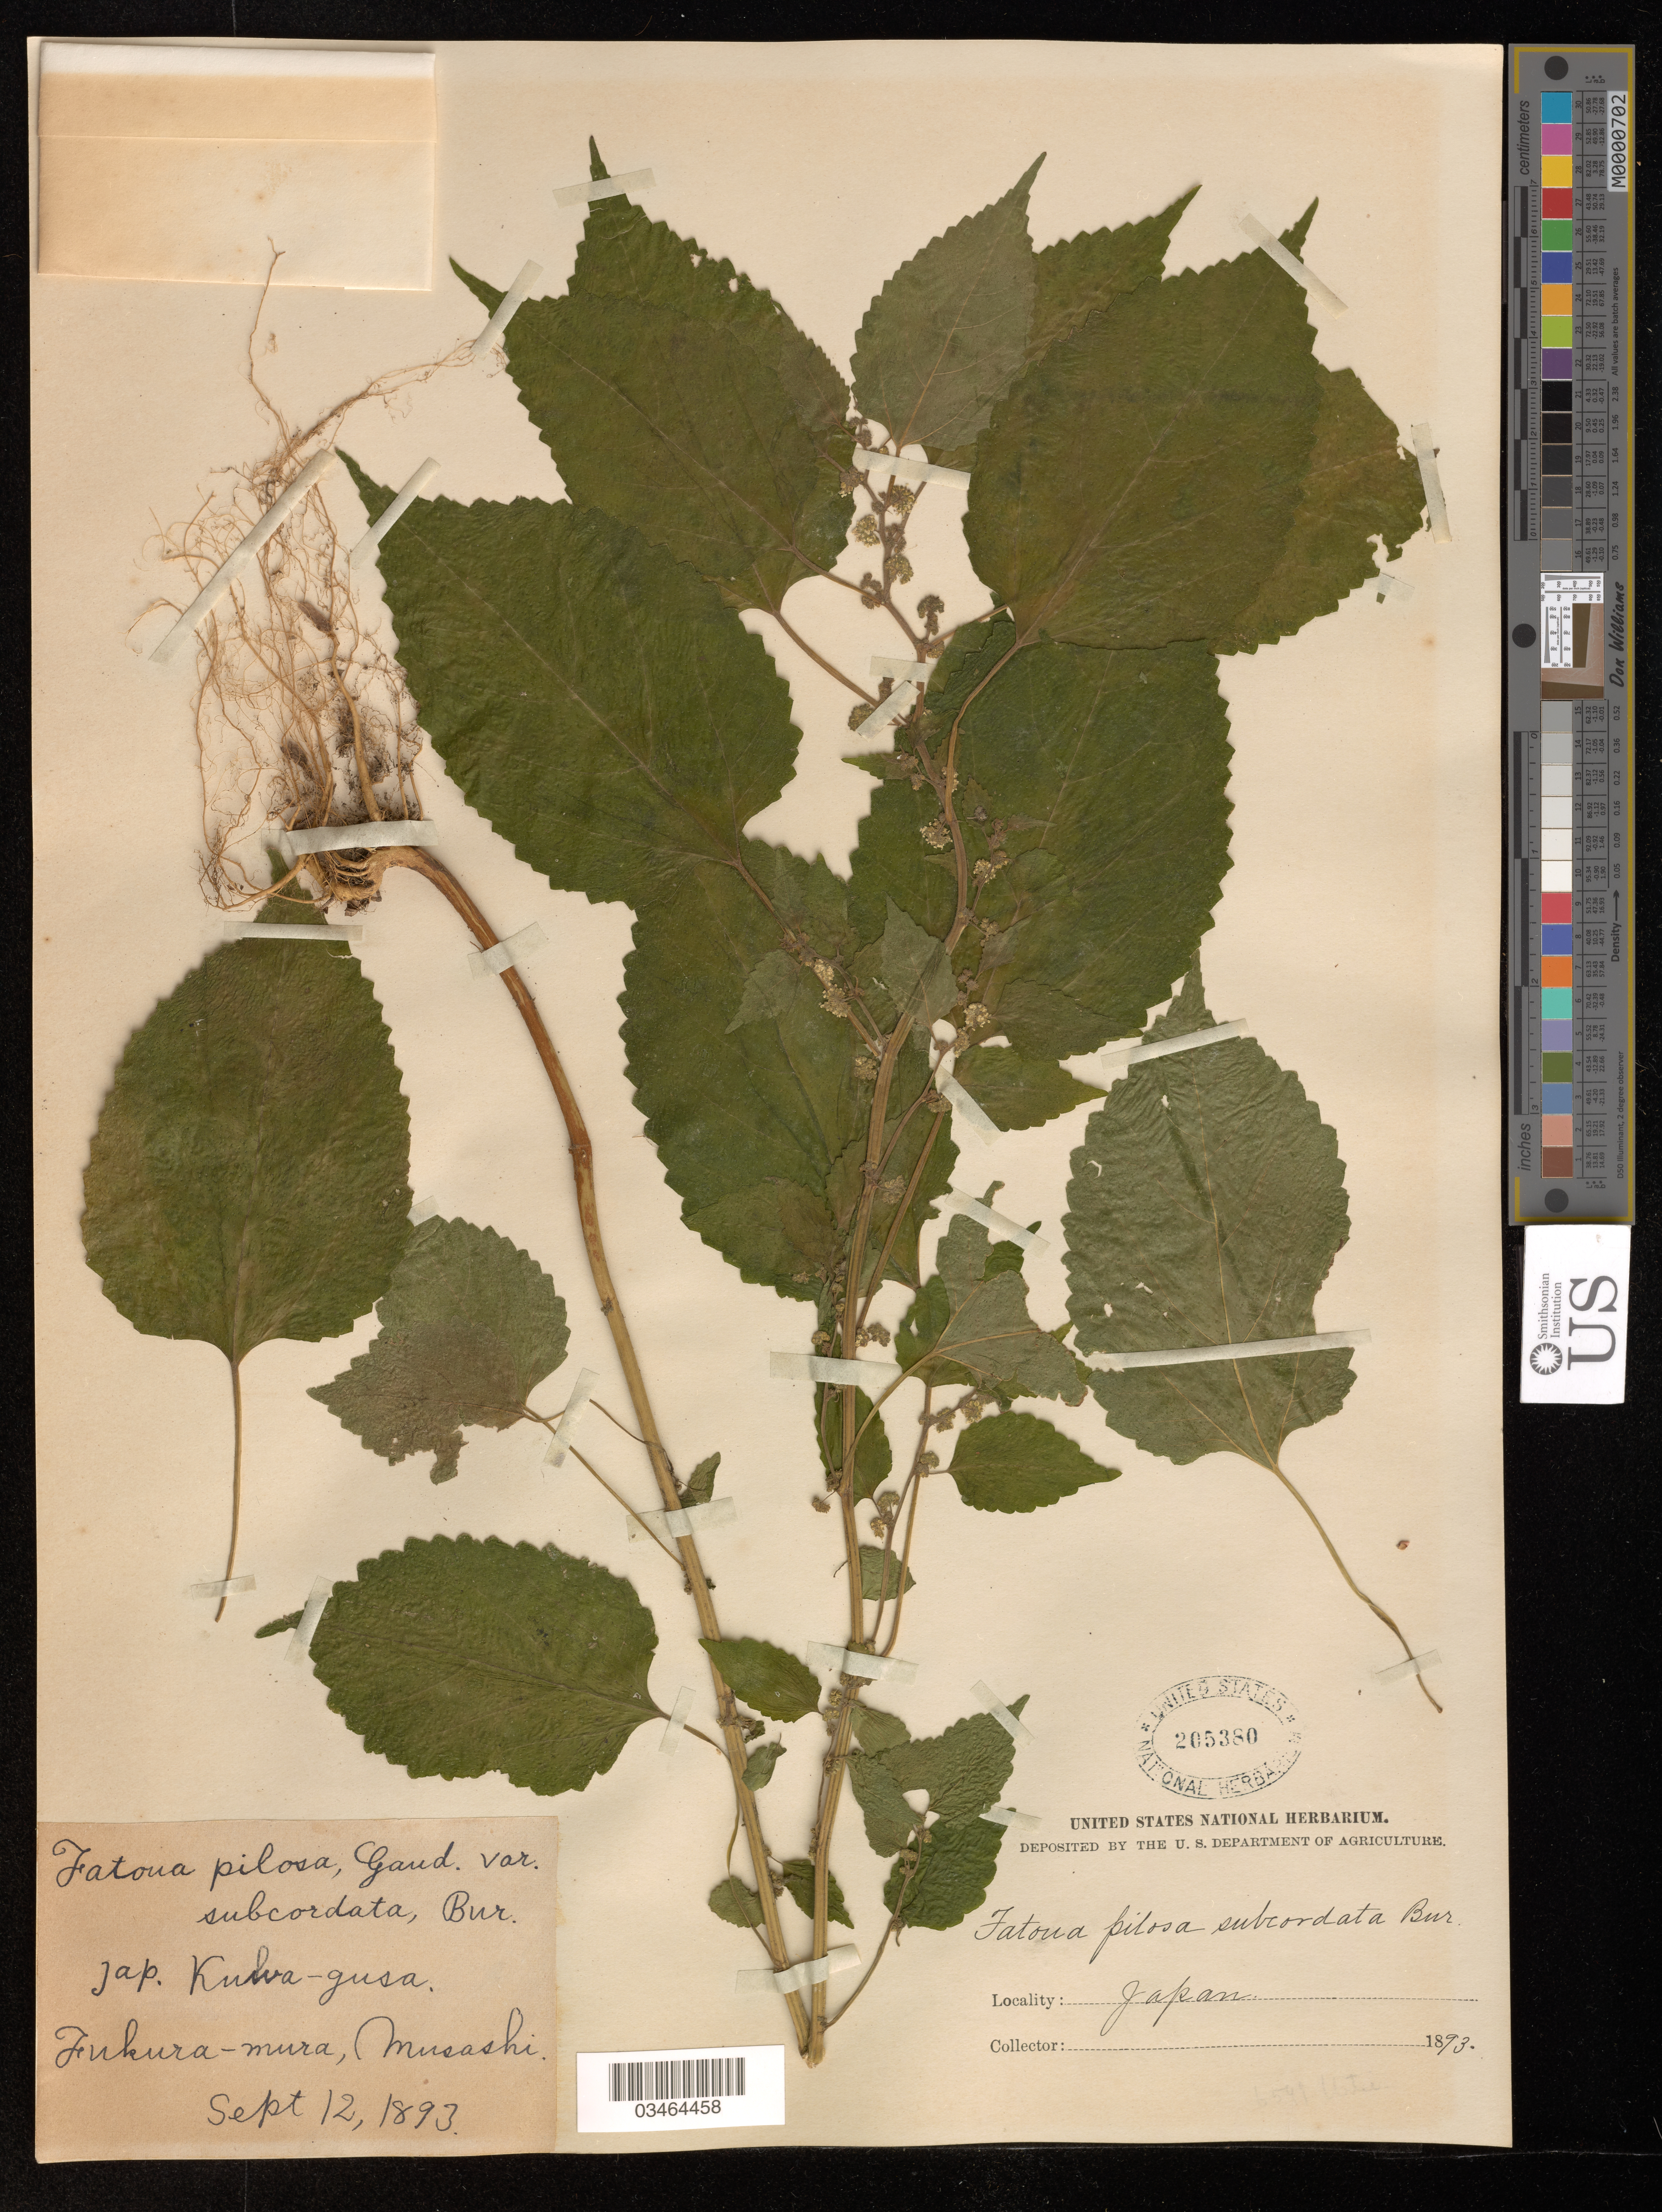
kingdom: Plantae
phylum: Tracheophyta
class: Magnoliopsida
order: Rosales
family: Moraceae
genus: Fatoua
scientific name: Fatoua pilosa var. subcordata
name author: (Gaudich.) Bureau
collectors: ex herb. United States National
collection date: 1893-09-12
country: Japan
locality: Fukura-mura, Musashi.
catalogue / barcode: US 205380